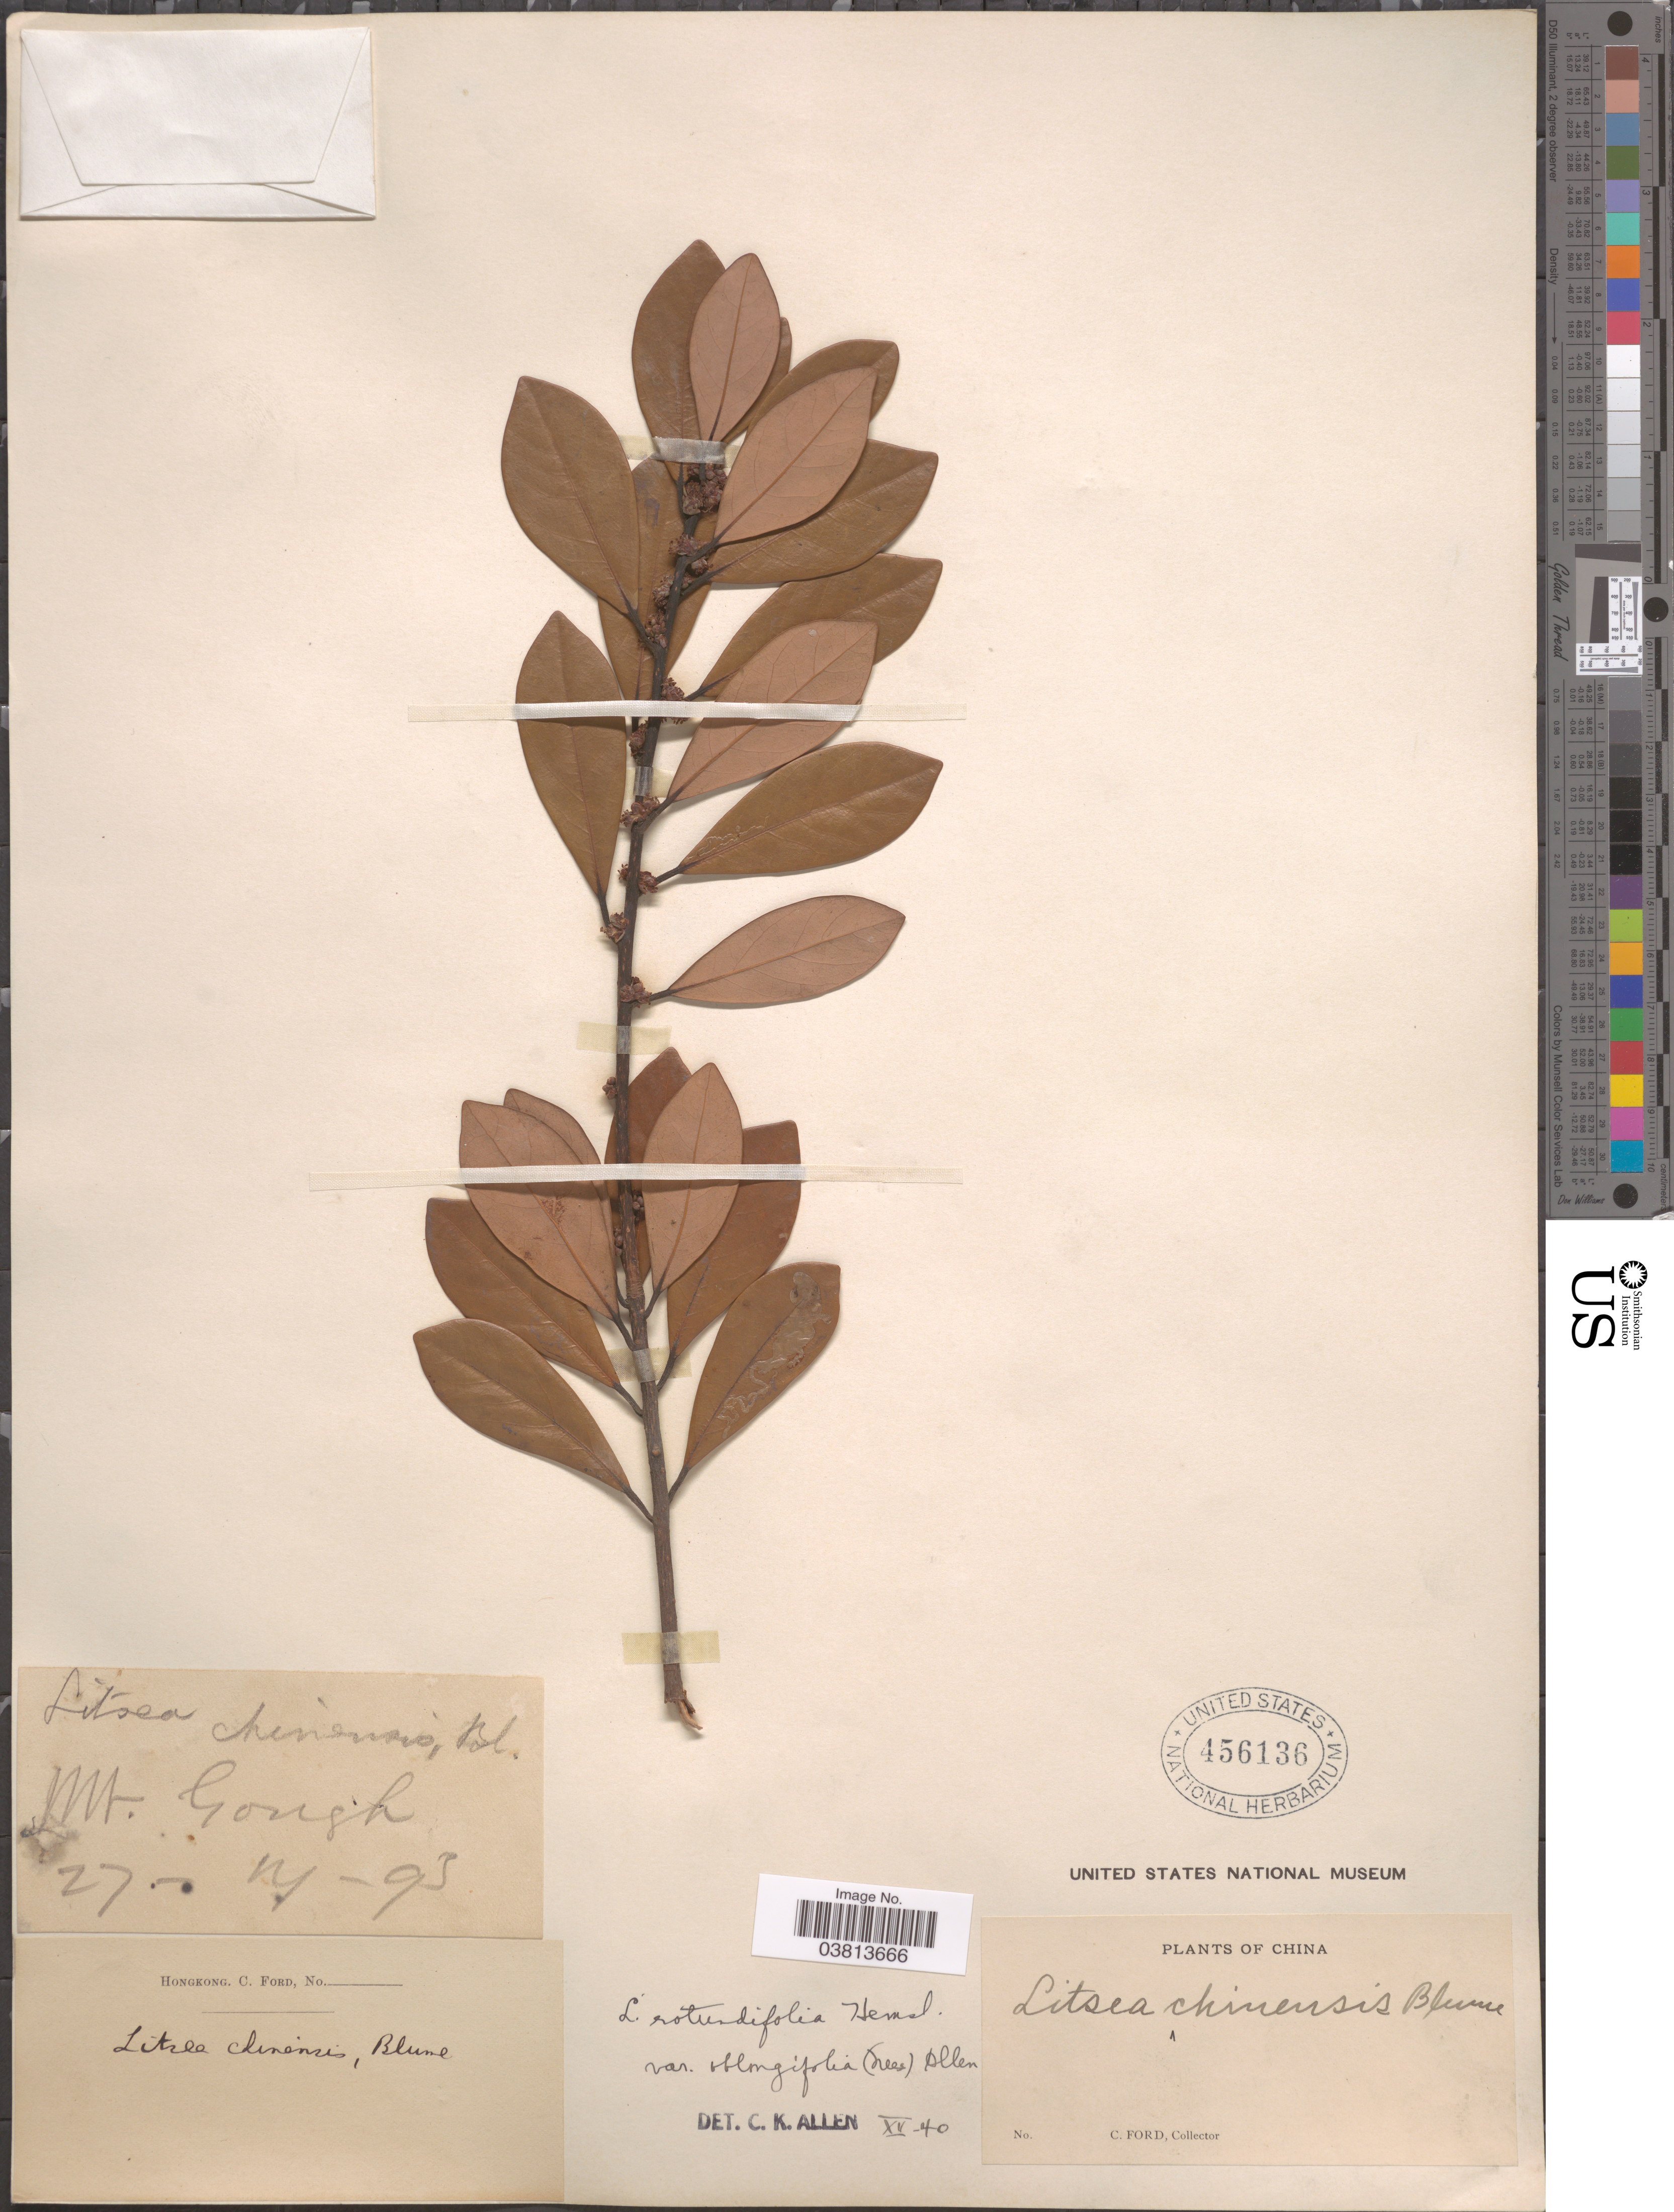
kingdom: Plantae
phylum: Tracheophyta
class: Magnoliopsida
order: Laurales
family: Lauraceae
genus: Litsea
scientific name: Litsea rotundifolia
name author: Hemsl.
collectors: C. Ford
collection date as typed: Transcribed d/m/y: 27/4/93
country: China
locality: Mt. Gonsh [interpreted].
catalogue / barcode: US 456136